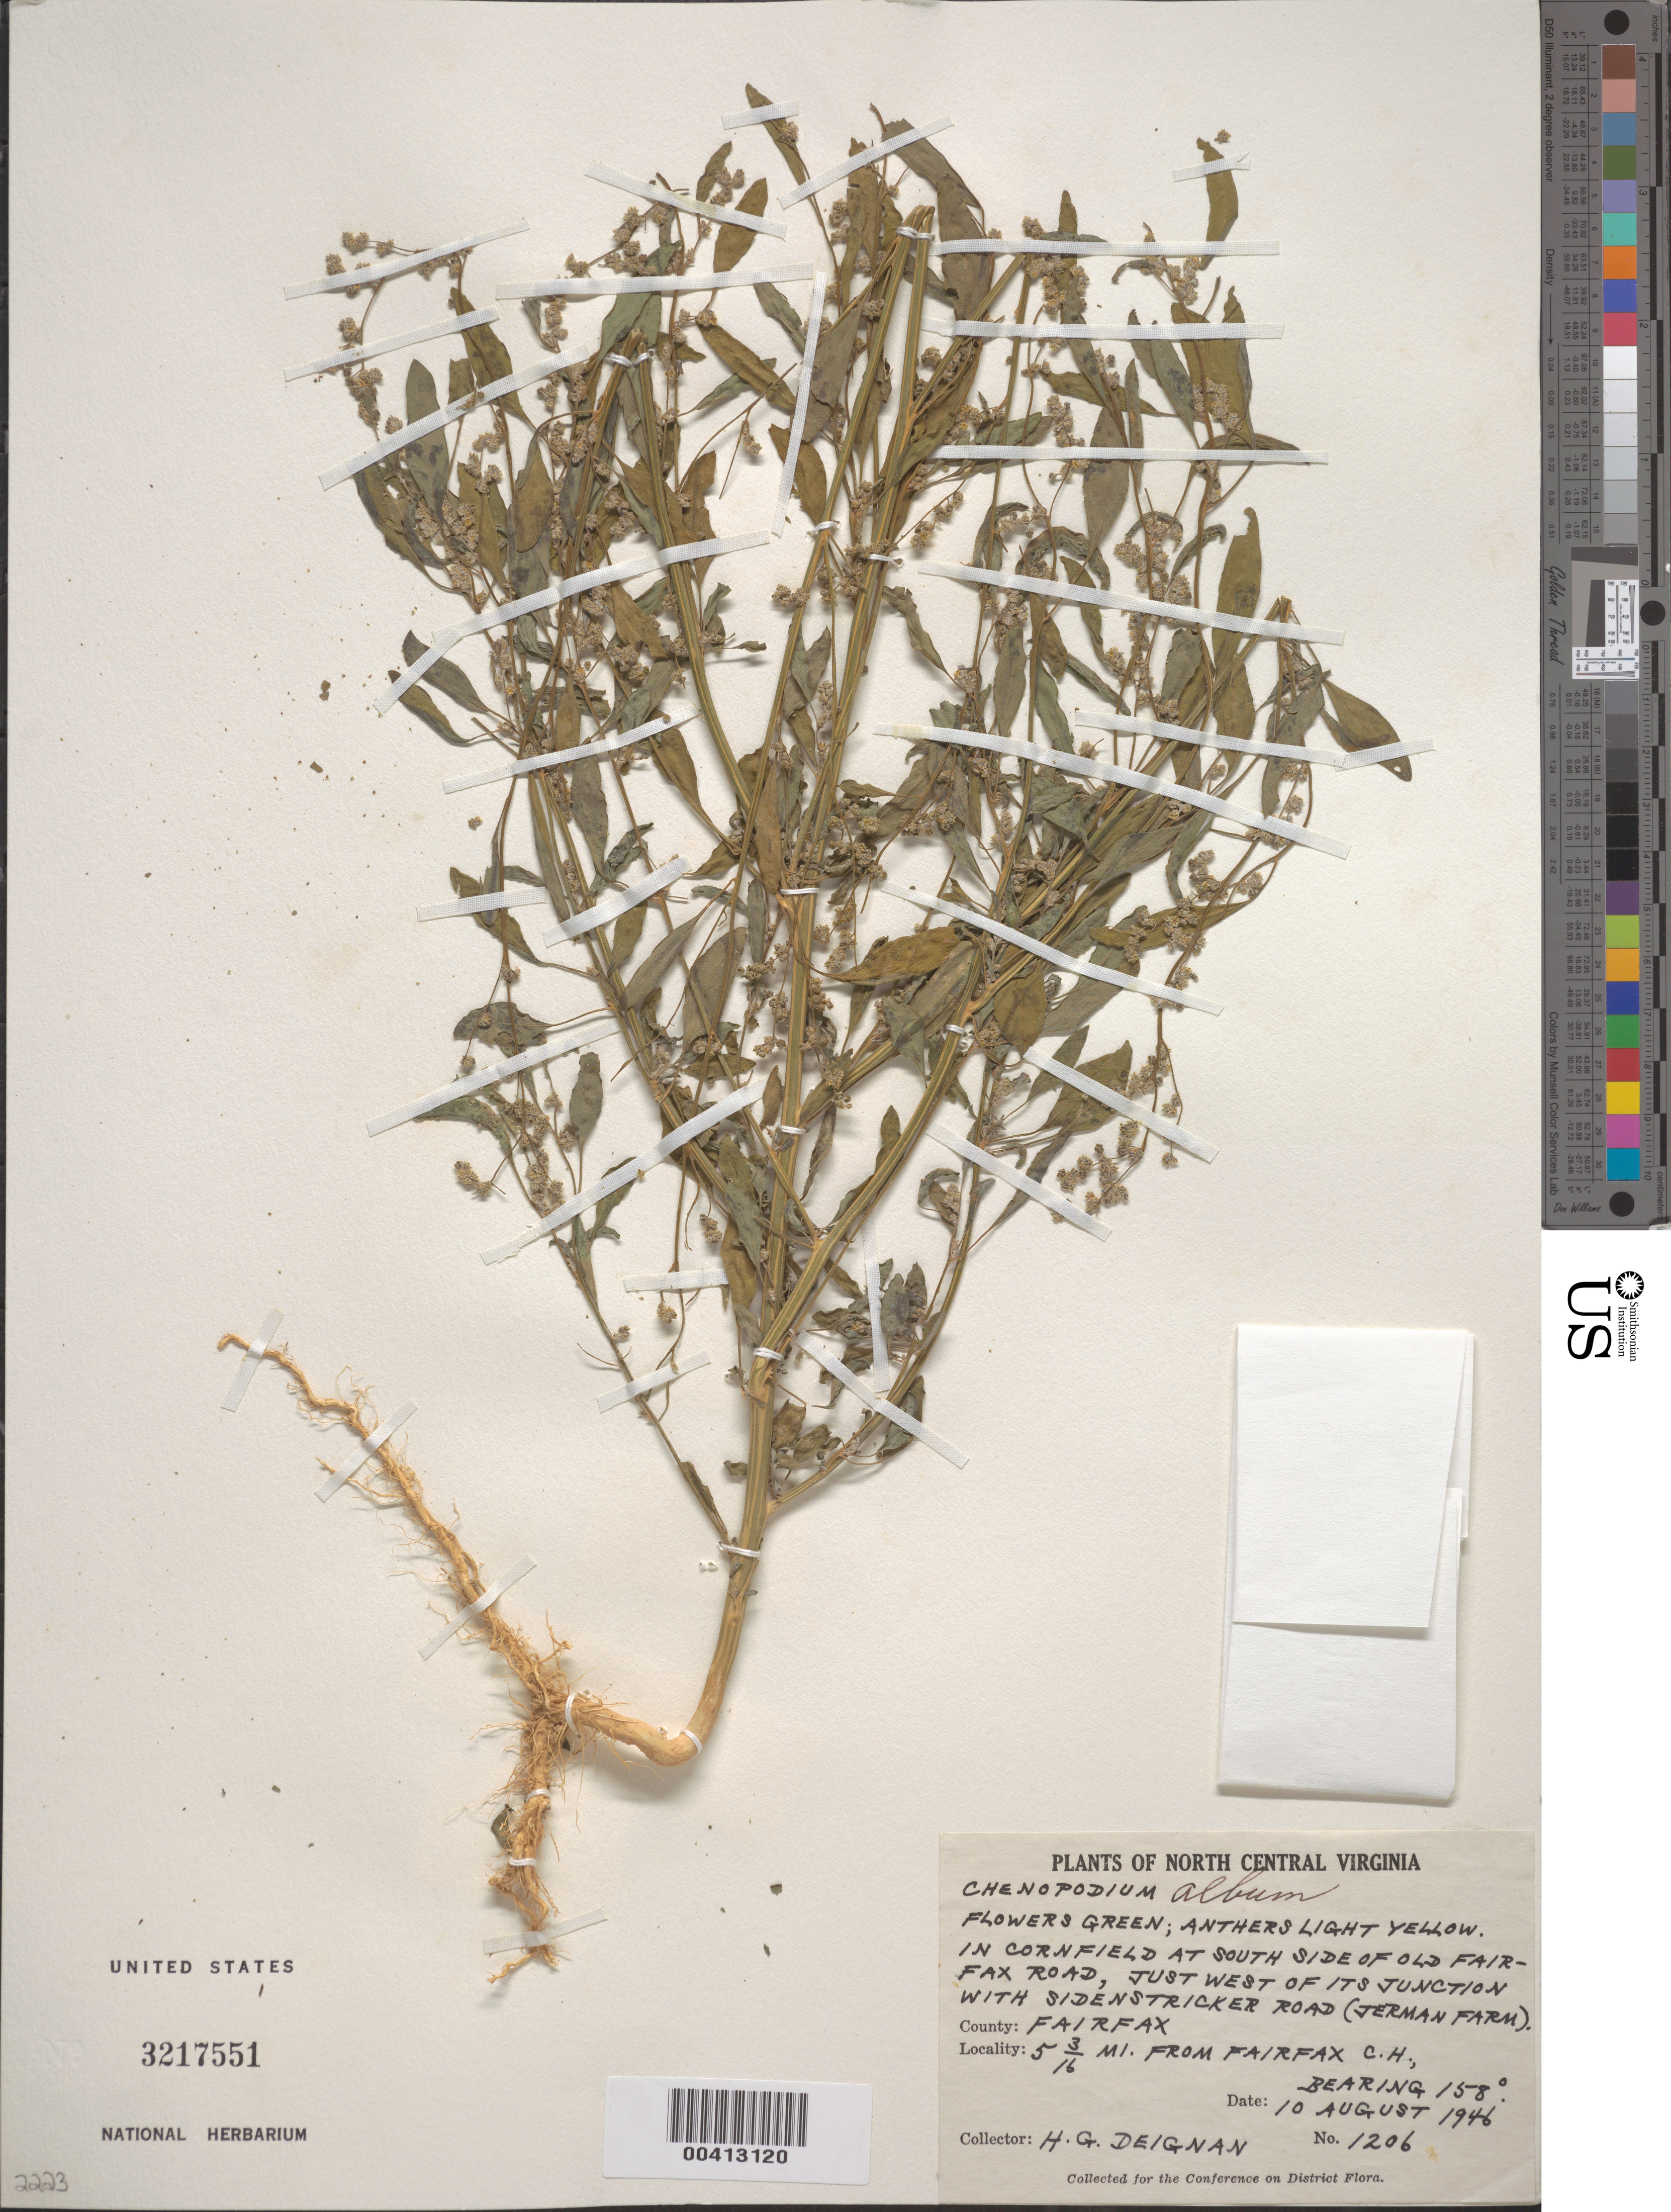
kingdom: Plantae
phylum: Tracheophyta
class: Magnoliopsida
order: Caryophyllales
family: Amaranthaceae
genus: Chenopodium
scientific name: Chenopodium album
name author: L.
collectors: H. Deignan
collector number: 1206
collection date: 1946-08-10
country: United States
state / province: Virginia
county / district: Fairfax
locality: North Central Virginia. In cornfield at South side of old Fairfax road, just west of its junction with sidenstricker road (Jerman Farm). County Fairfax. 5 3/16 mi. from Fairfax C.H., Bearing 158º.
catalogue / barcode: US 3217551